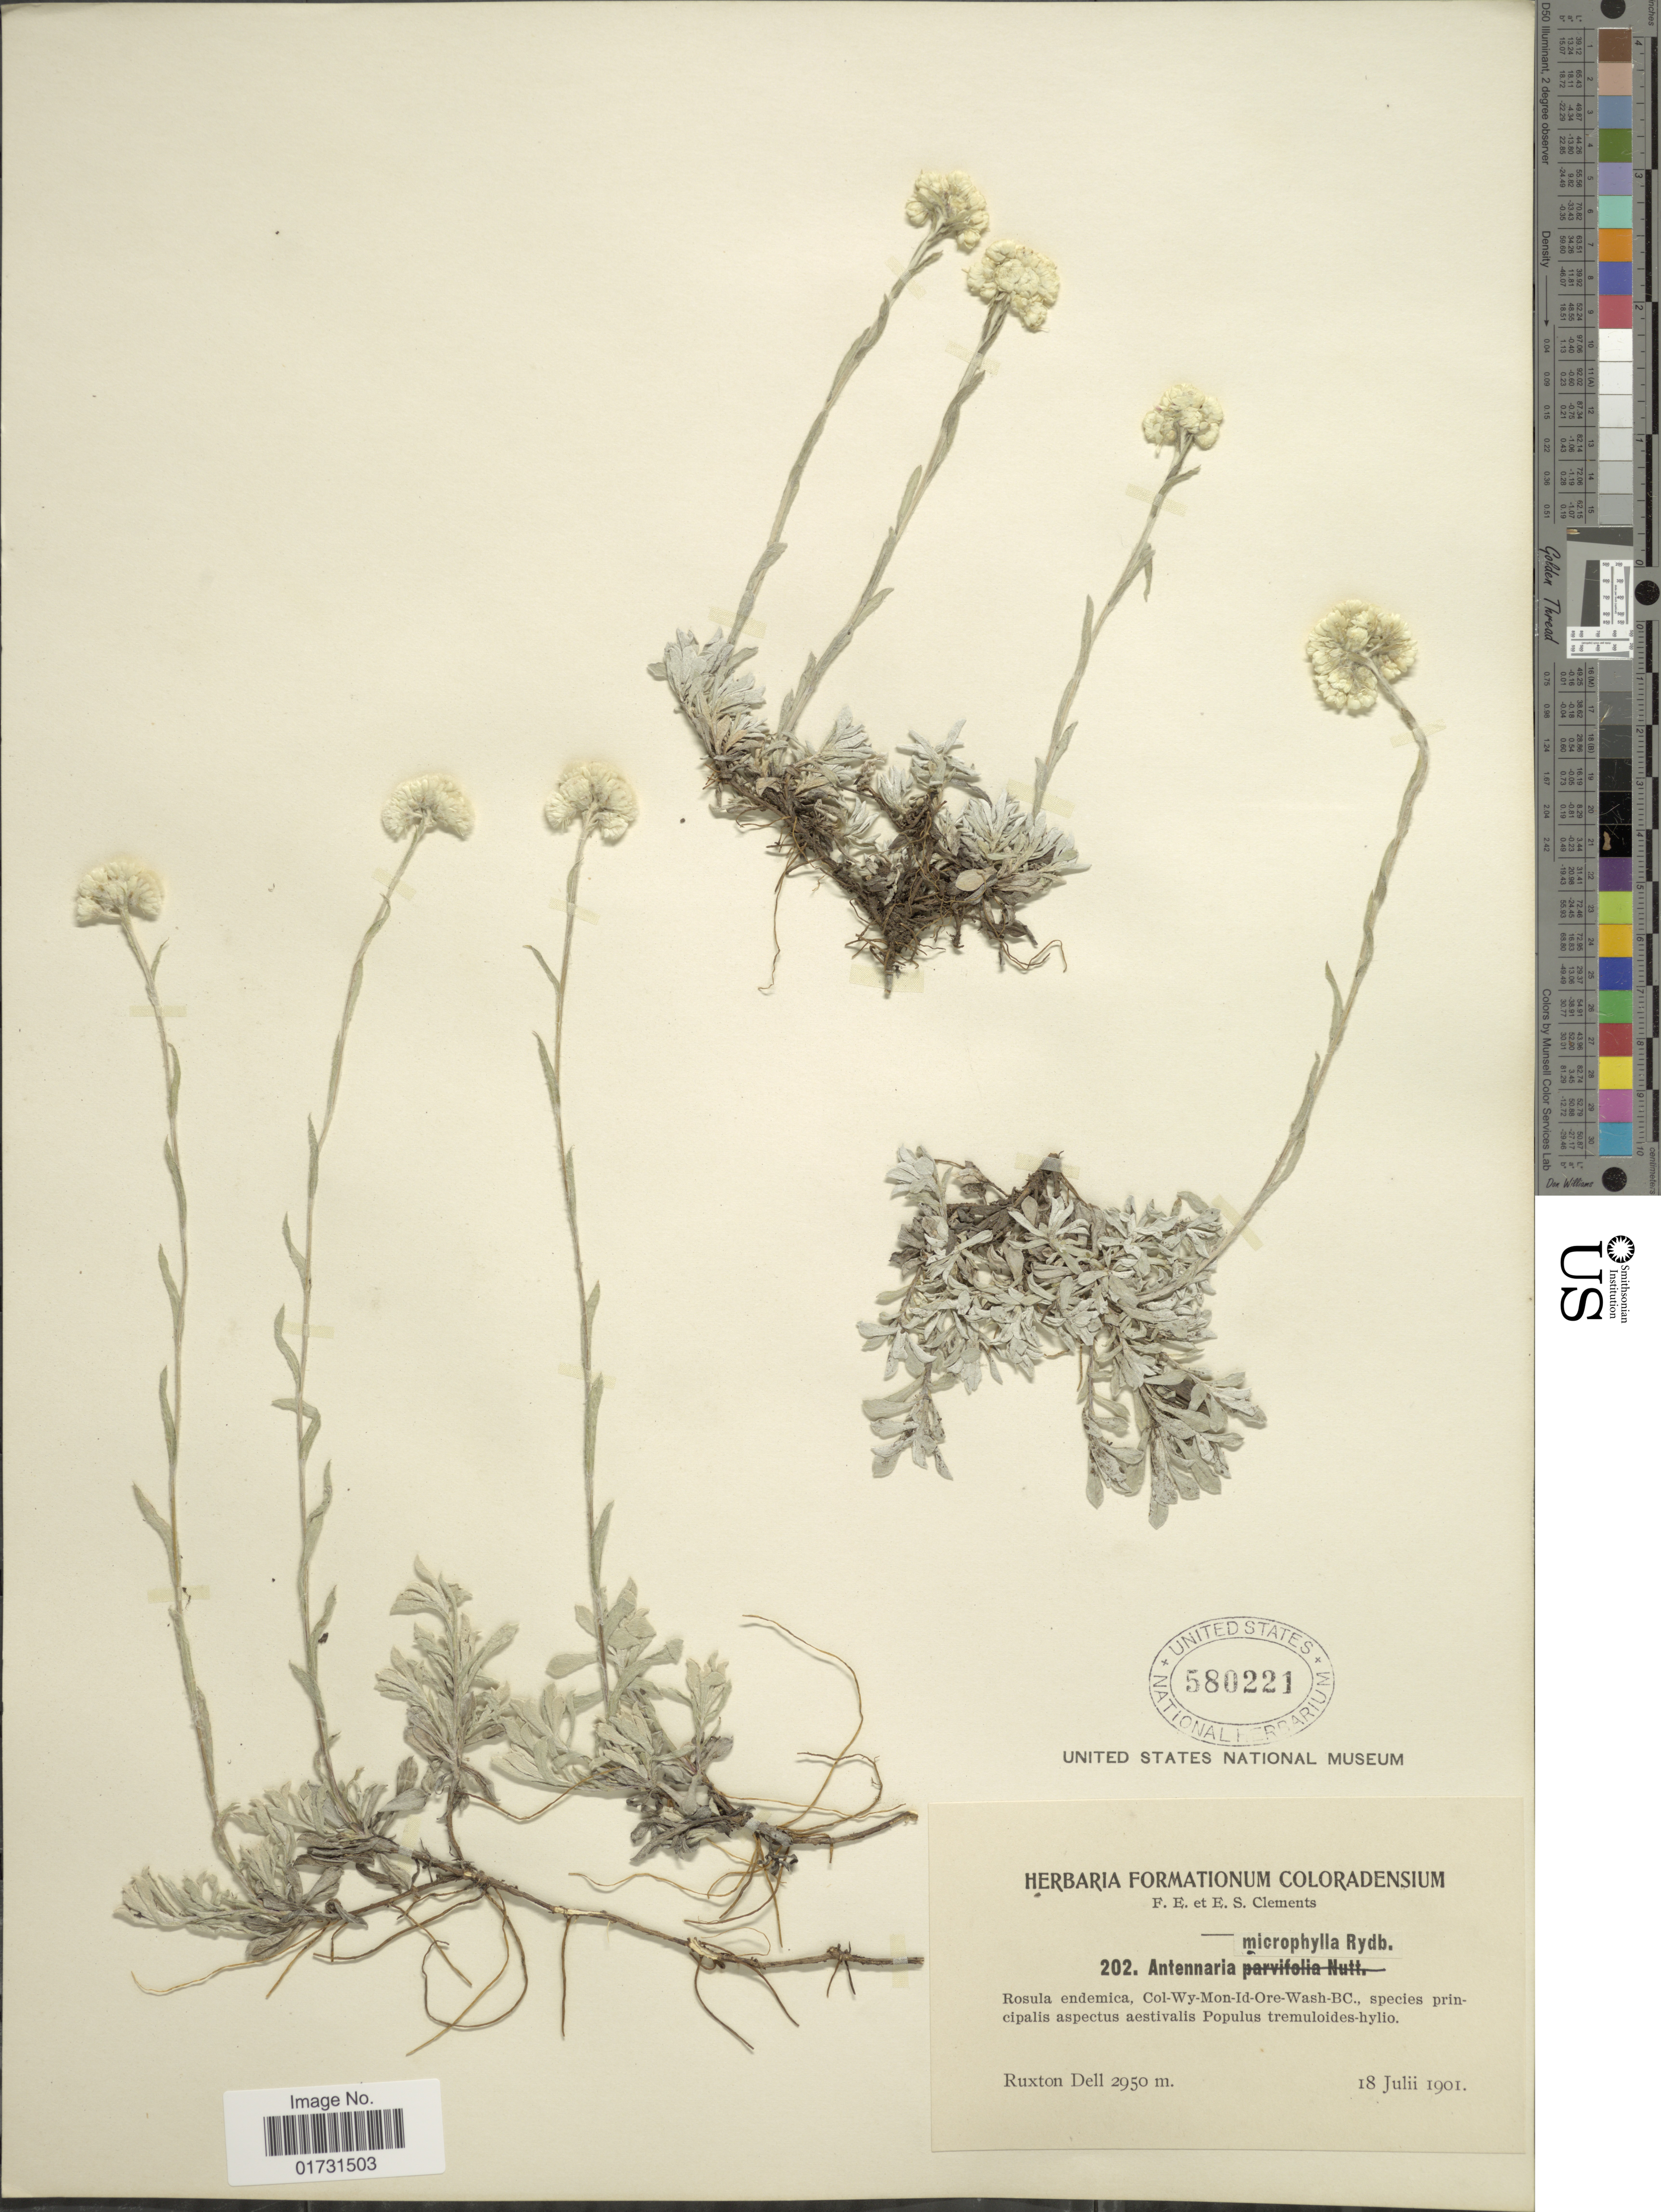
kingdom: Plantae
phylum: Tracheophyta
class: Magnoliopsida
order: Asterales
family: Asteraceae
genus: Antennaria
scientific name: Antennaria microphylla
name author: Rydb.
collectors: F. E. Clements & E. S. Clements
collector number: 202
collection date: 1901-07-18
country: United States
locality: Col-Wy-Mon-Id-Ore-Wash-BC., Ruxton Dell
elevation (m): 2950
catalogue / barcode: US 580221